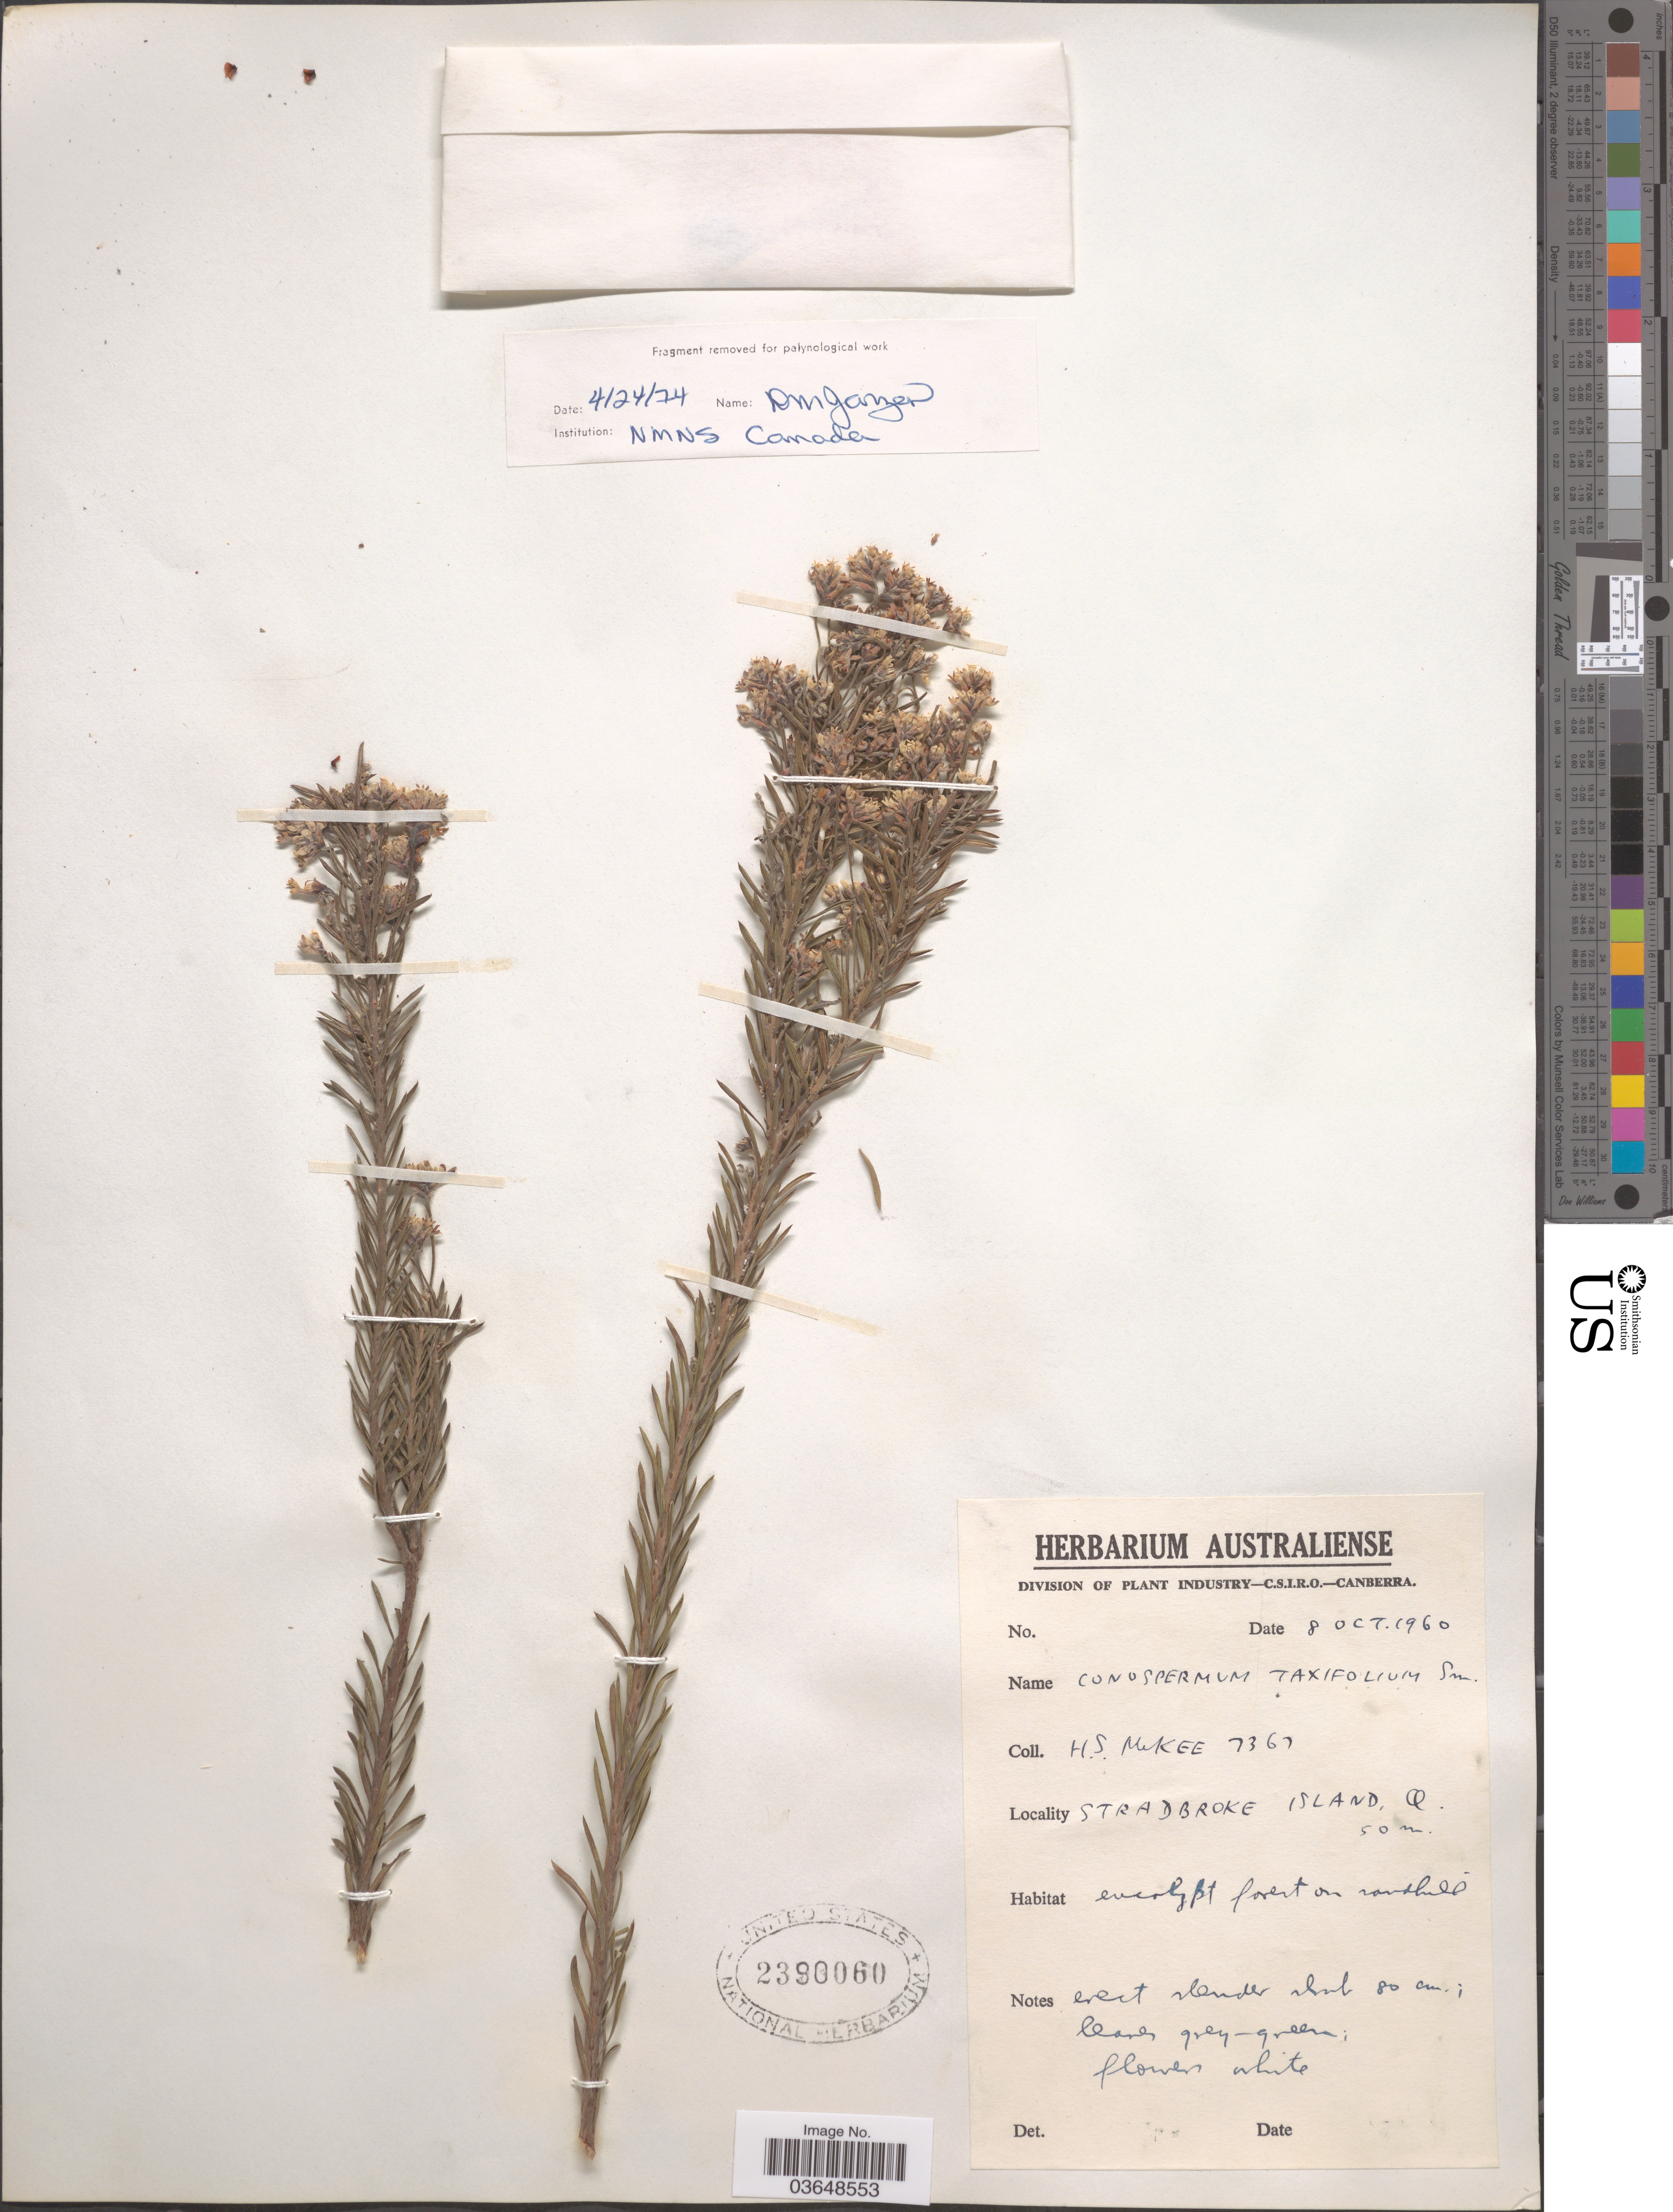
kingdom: Plantae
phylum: Tracheophyta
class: Magnoliopsida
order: Proteales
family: Proteaceae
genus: Conospermum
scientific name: Conospermum taxifolium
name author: Sm.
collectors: H. S. McKee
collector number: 7367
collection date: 1960-10-08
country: Australia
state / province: Queensland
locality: Stradbroke.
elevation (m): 50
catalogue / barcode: US 2390060